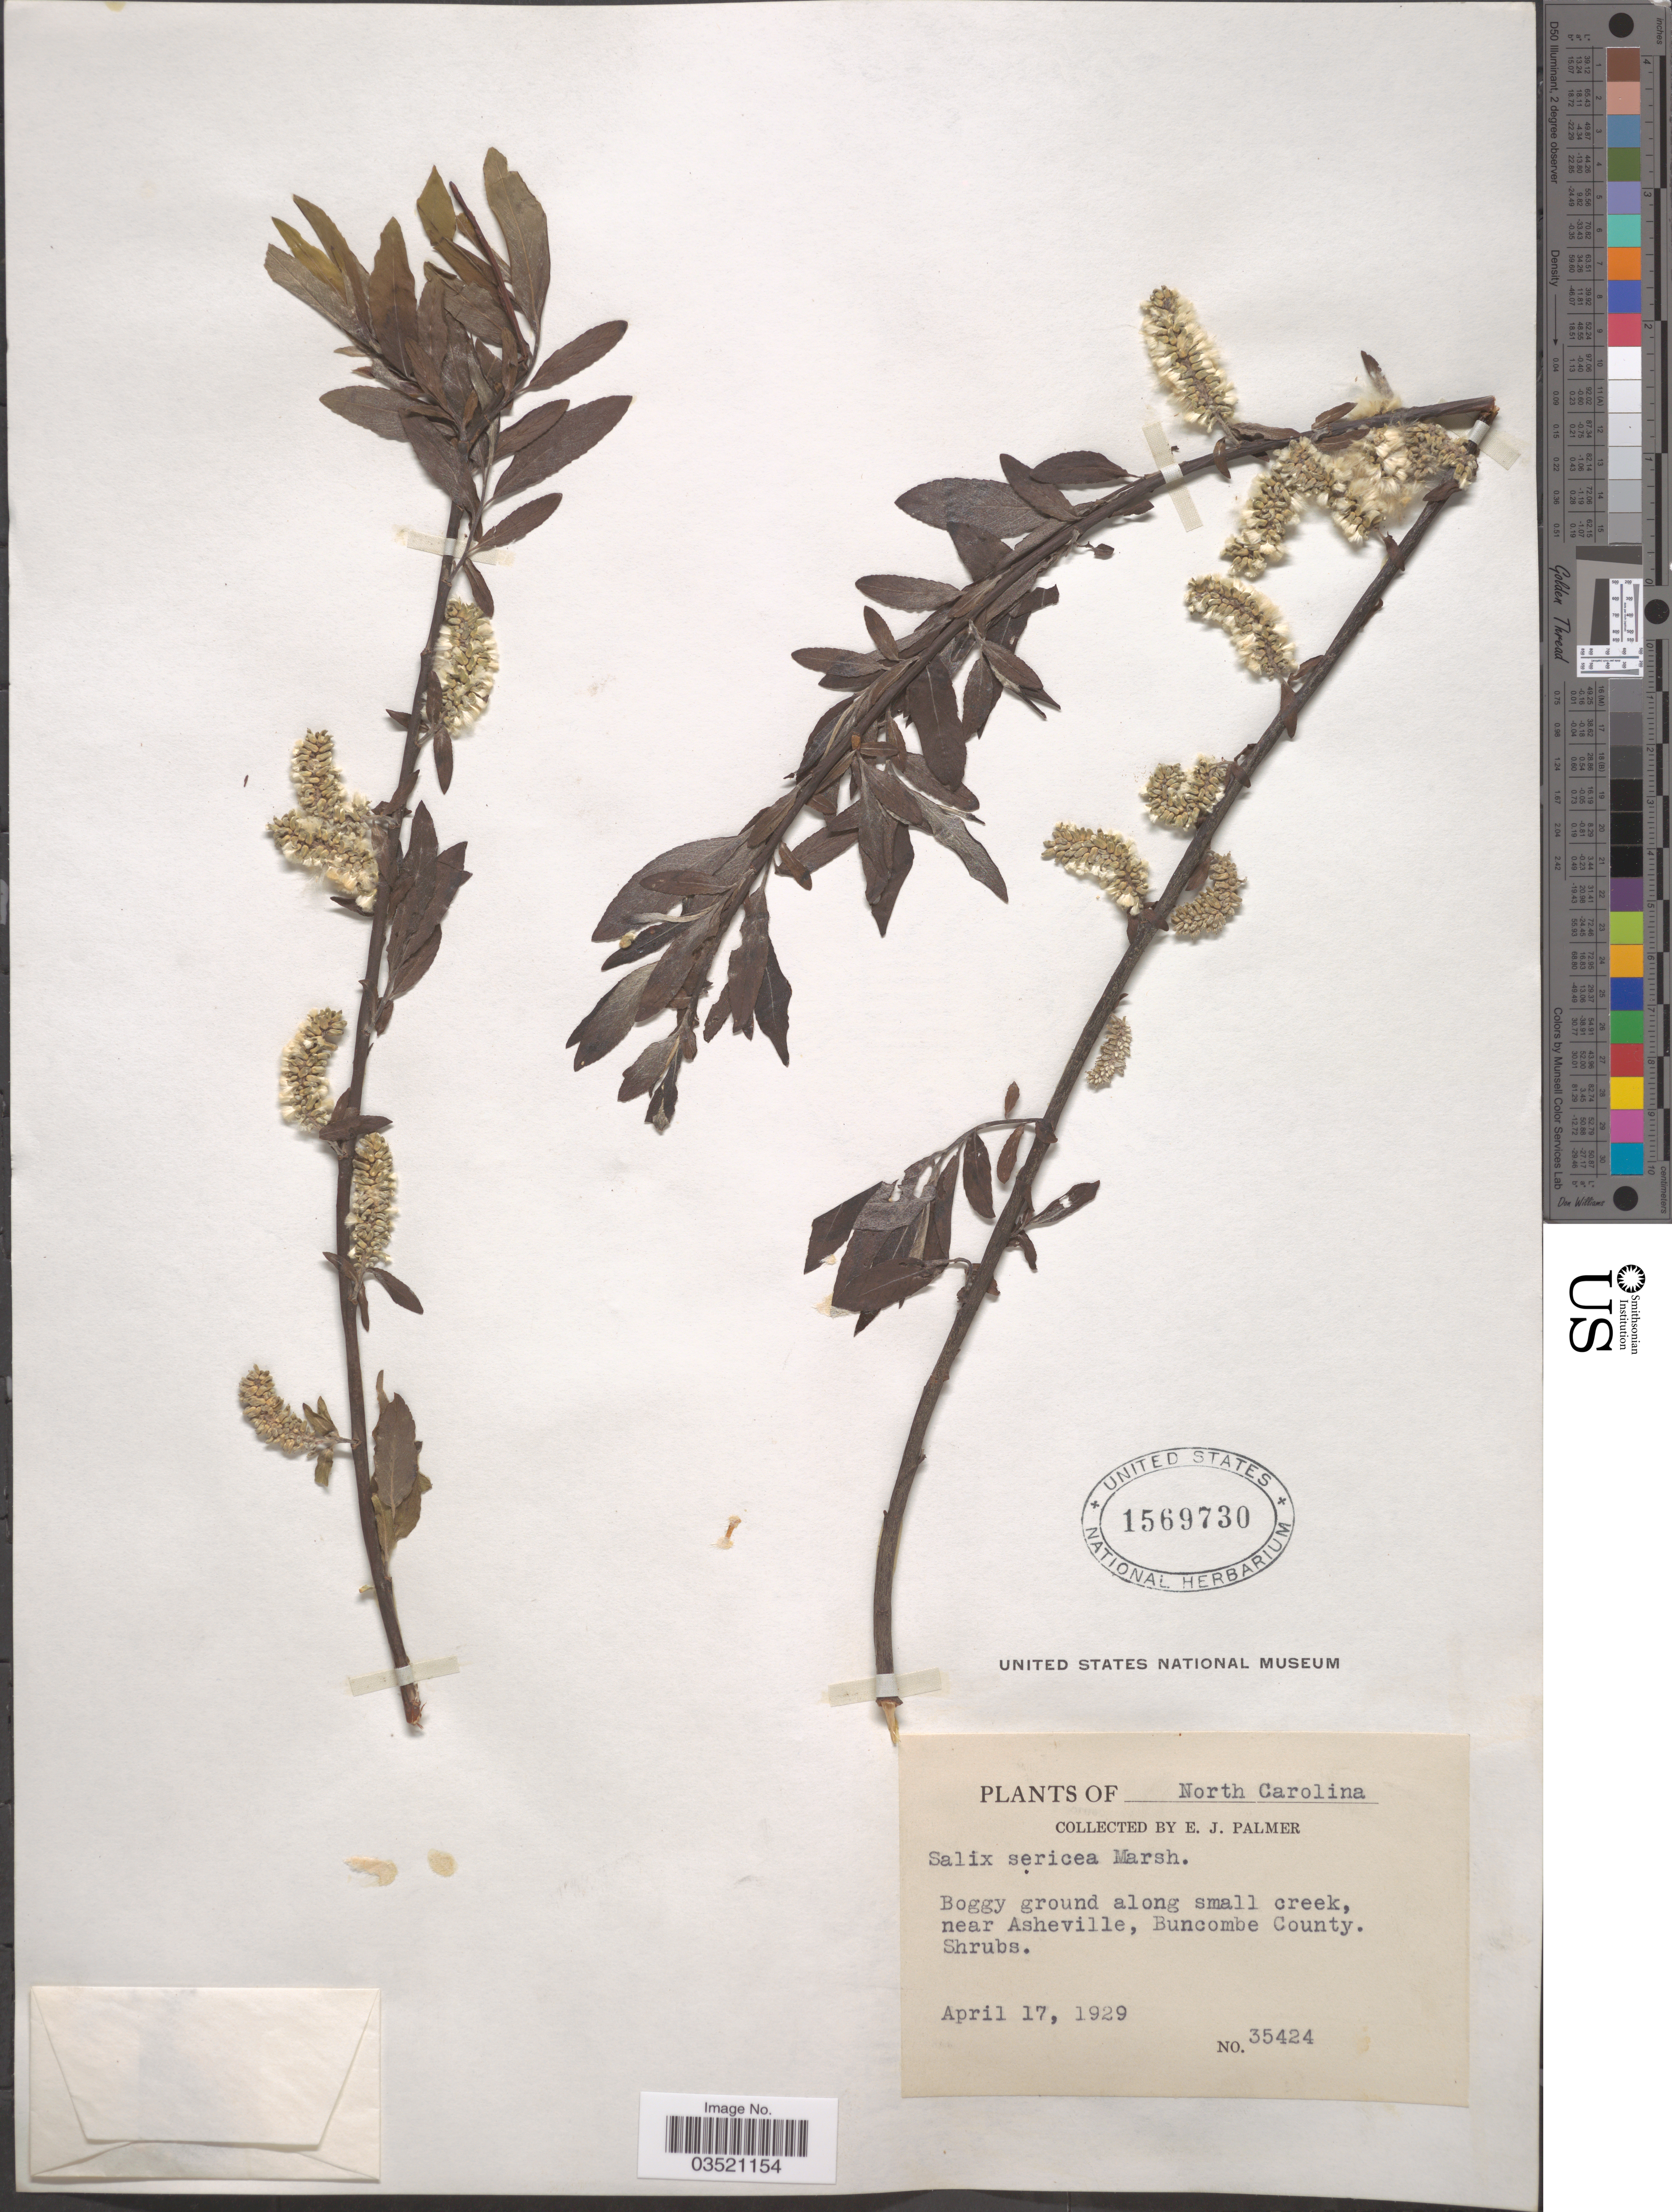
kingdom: Plantae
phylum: Tracheophyta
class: Magnoliopsida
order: Malpighiales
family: Salicaceae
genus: Salix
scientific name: Salix sericea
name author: Marshall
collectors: E. J. Palmer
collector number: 35424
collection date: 1929-04-17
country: United States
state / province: North Carolina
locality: Boggy ground along small creek, near Asheville, Buncombe County.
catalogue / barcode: US 1569730